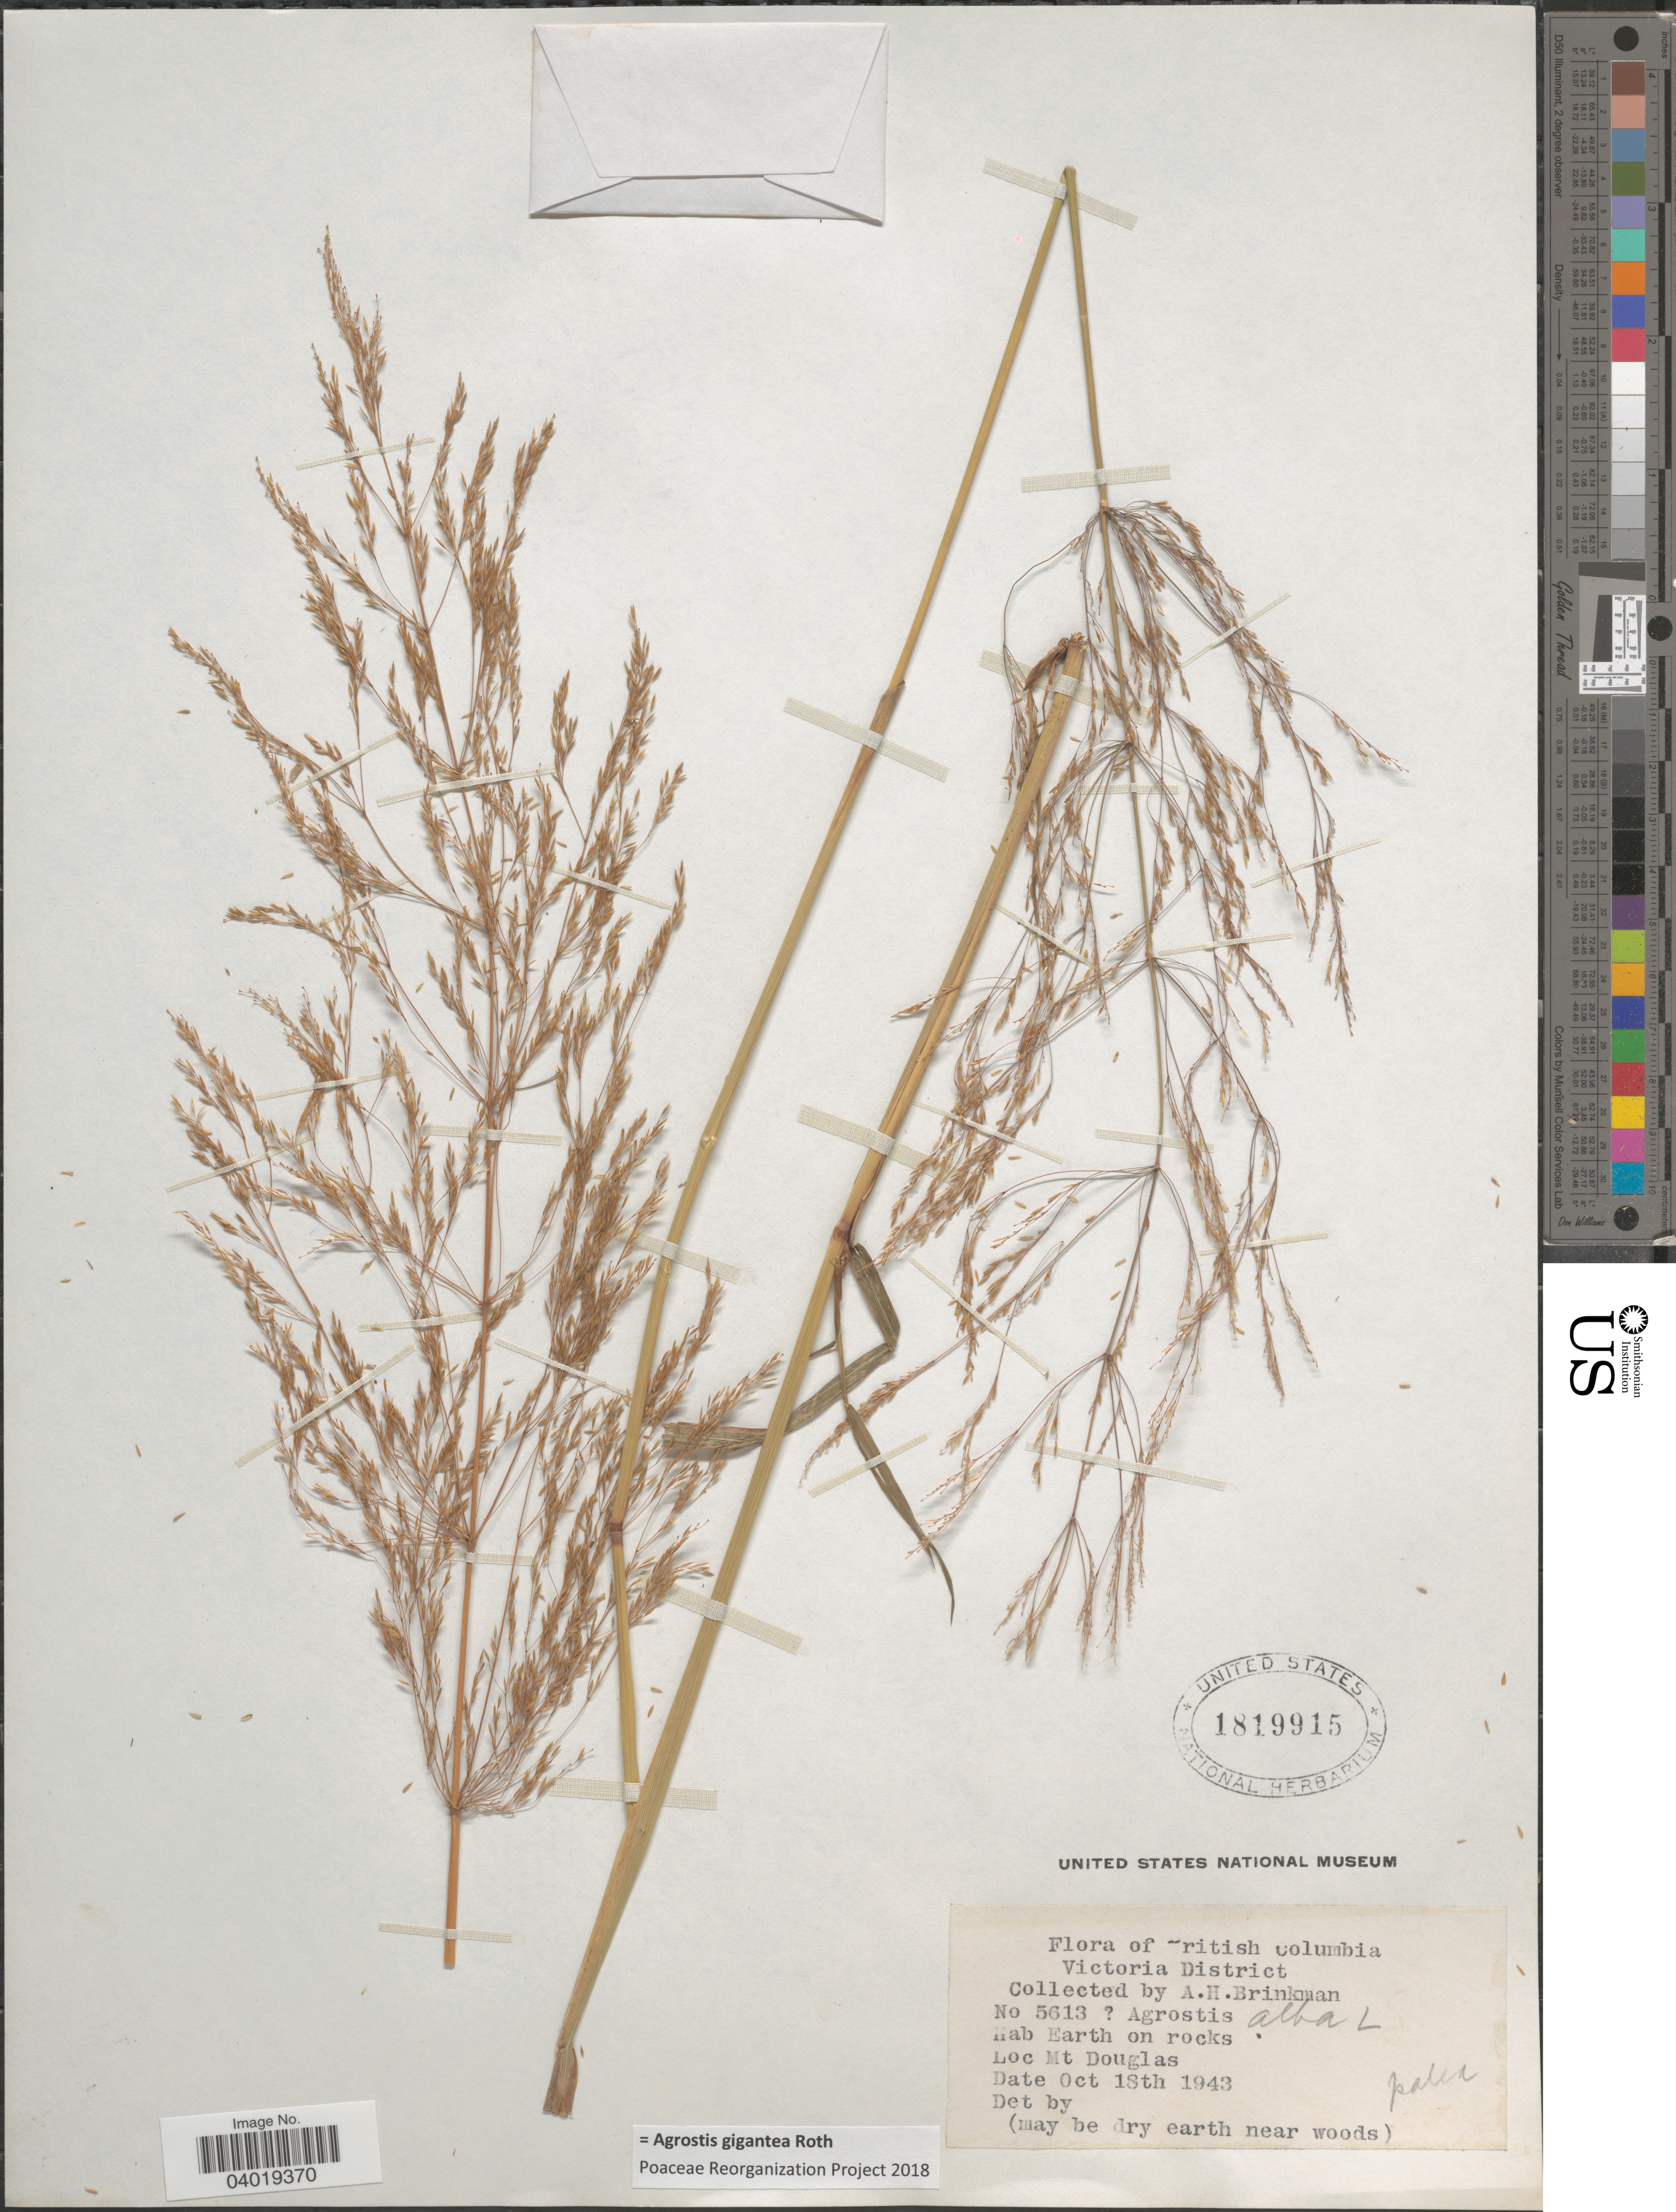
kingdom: Plantae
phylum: Tracheophyta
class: Liliopsida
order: Poales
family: Poaceae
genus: Agrostis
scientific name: Agrostis gigantea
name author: Roth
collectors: A. Brinkman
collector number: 5613?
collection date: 1943-10-18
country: Canada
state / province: British Columbia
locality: Victoria District. Mt. Douglas.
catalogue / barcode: US 1819915